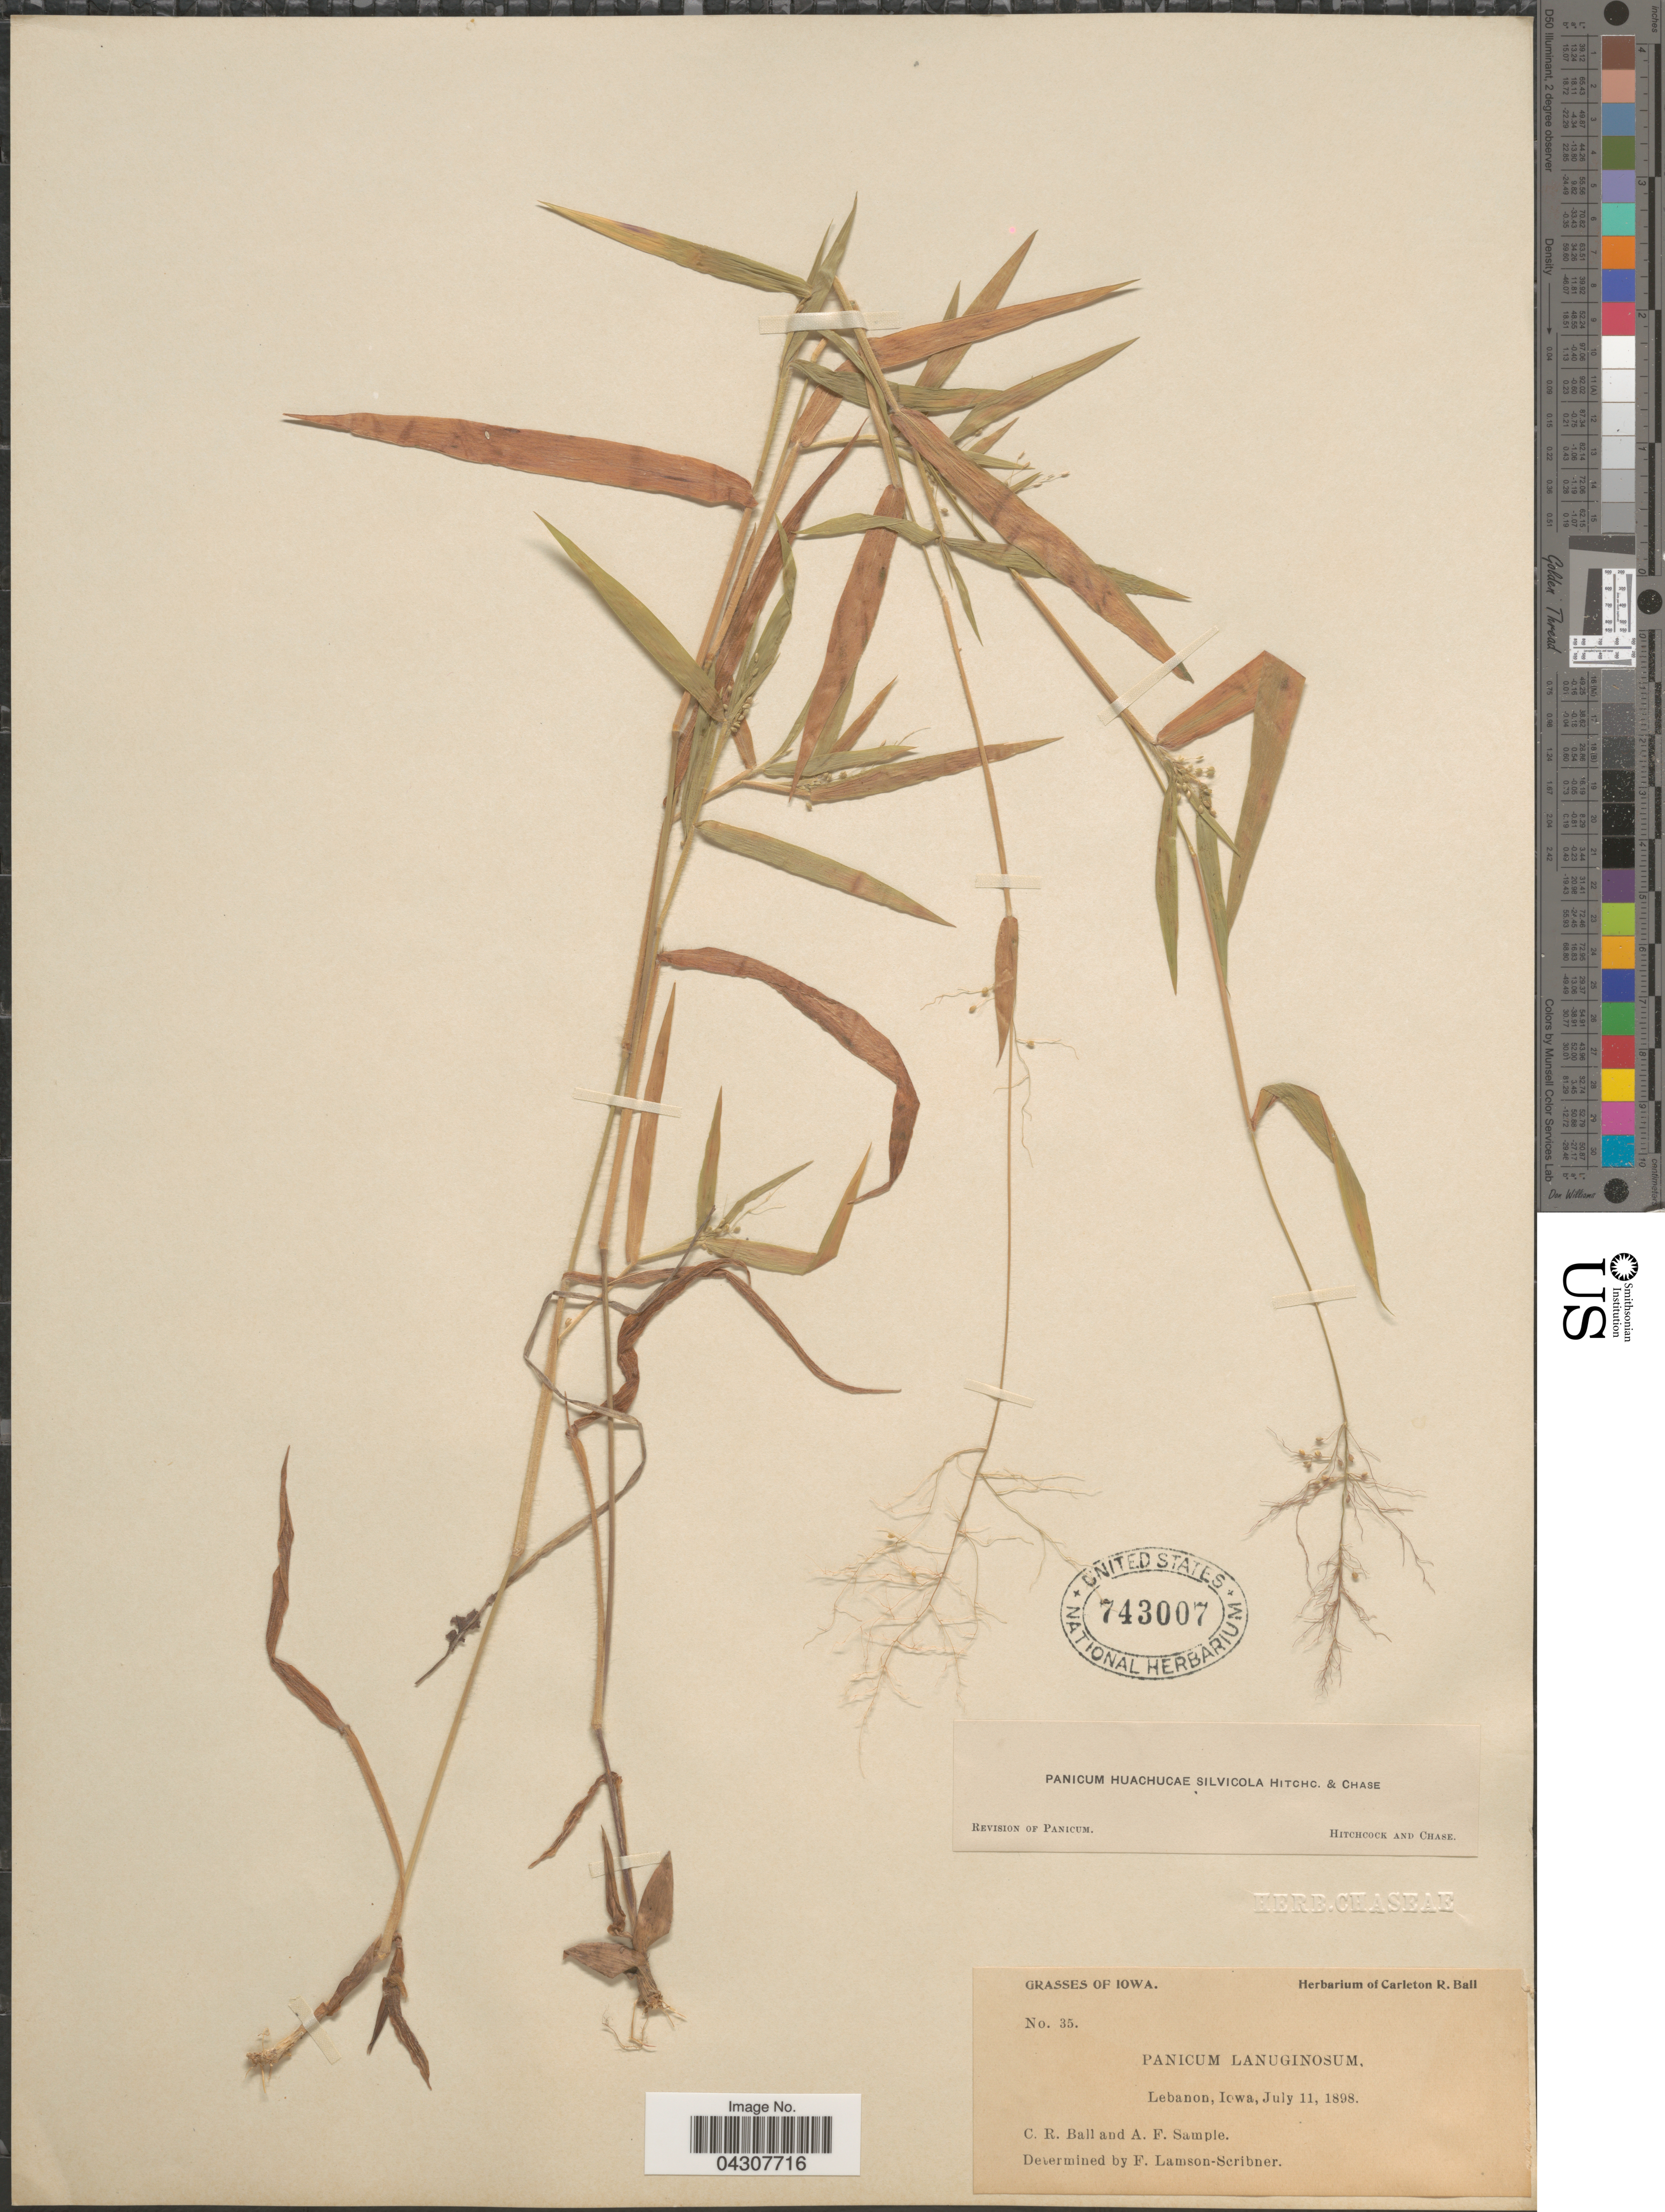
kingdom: Plantae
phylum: Tracheophyta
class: Liliopsida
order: Poales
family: Poaceae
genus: Dichanthelium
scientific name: Dichanthelium acuminatum var. acuminatum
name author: (Sw.) Gould & C.A. Clark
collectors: C. R. Ball & A. Sample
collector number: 35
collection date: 1898-07-11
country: United States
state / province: Iowa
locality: Lebanon.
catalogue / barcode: US 743007